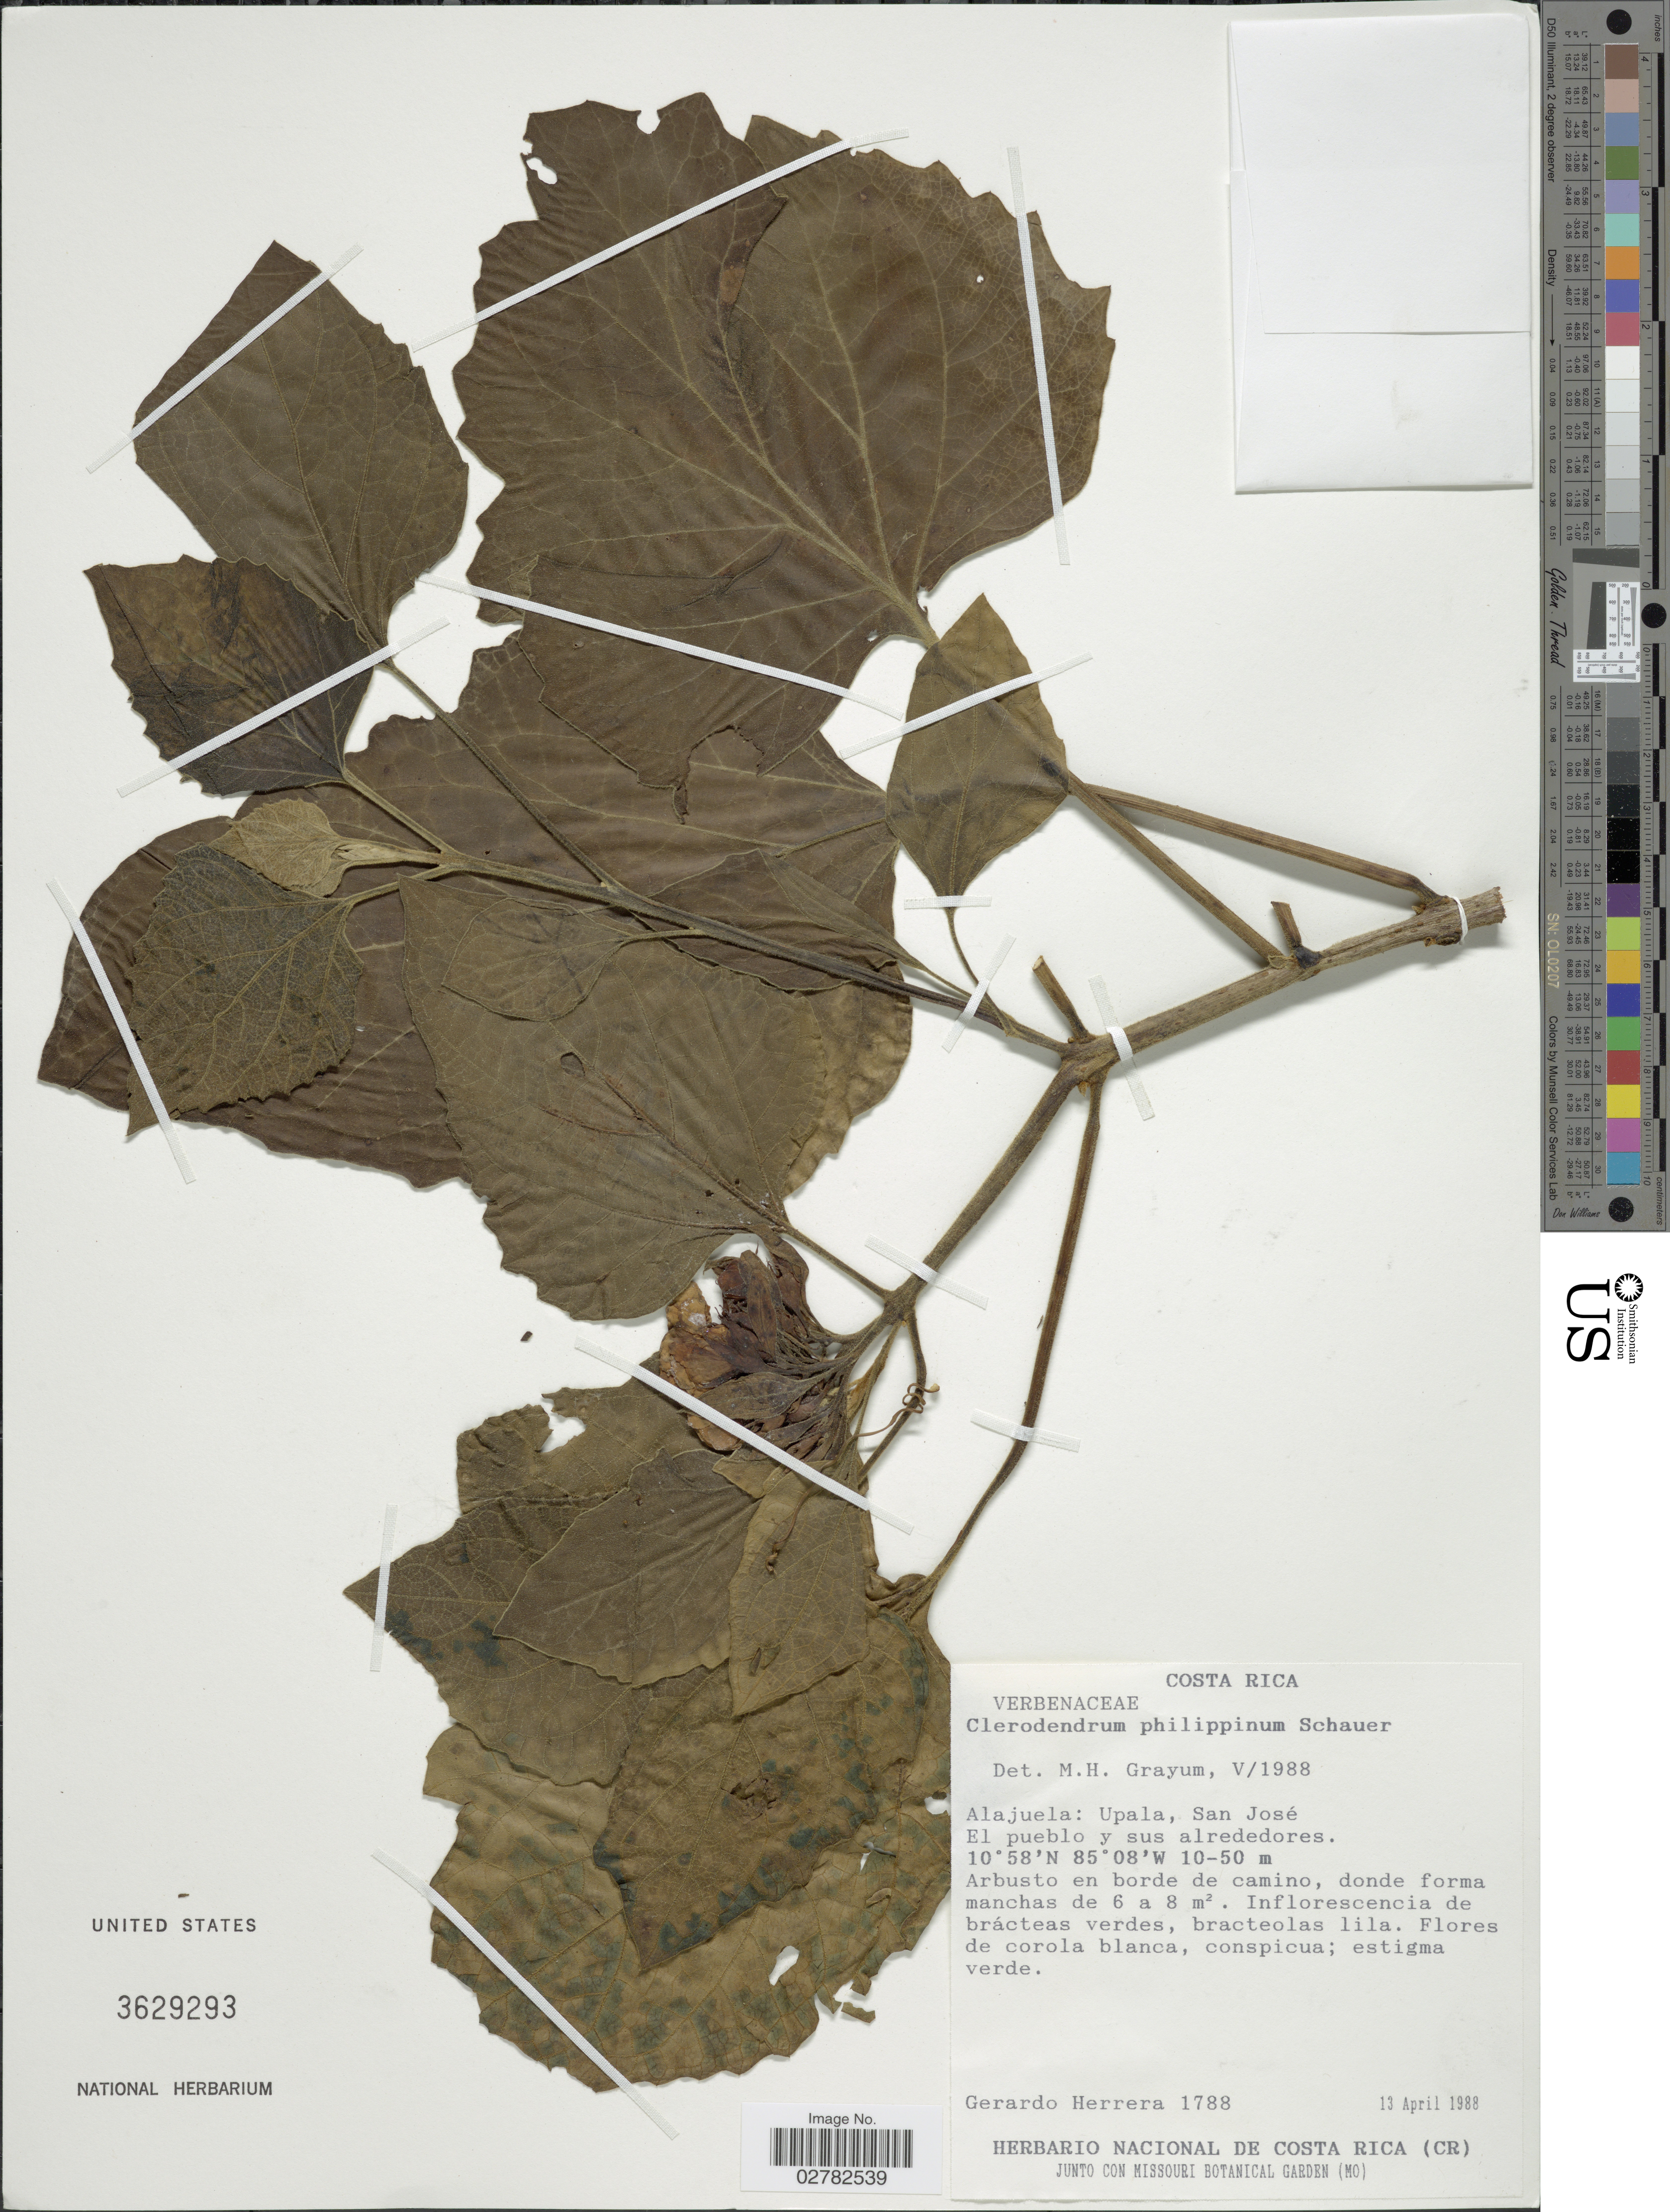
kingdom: Plantae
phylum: Tracheophyta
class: Magnoliopsida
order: Lamiales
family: Lamiaceae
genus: Clerodendrum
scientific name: Clerodendrum philippinum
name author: Schauer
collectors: G. Herrera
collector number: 1788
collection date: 1988-04-13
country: Costa Rica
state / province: Alajuela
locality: Upala, San José. El pueblo y sus alrededores.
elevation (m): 10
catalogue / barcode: US 3629293